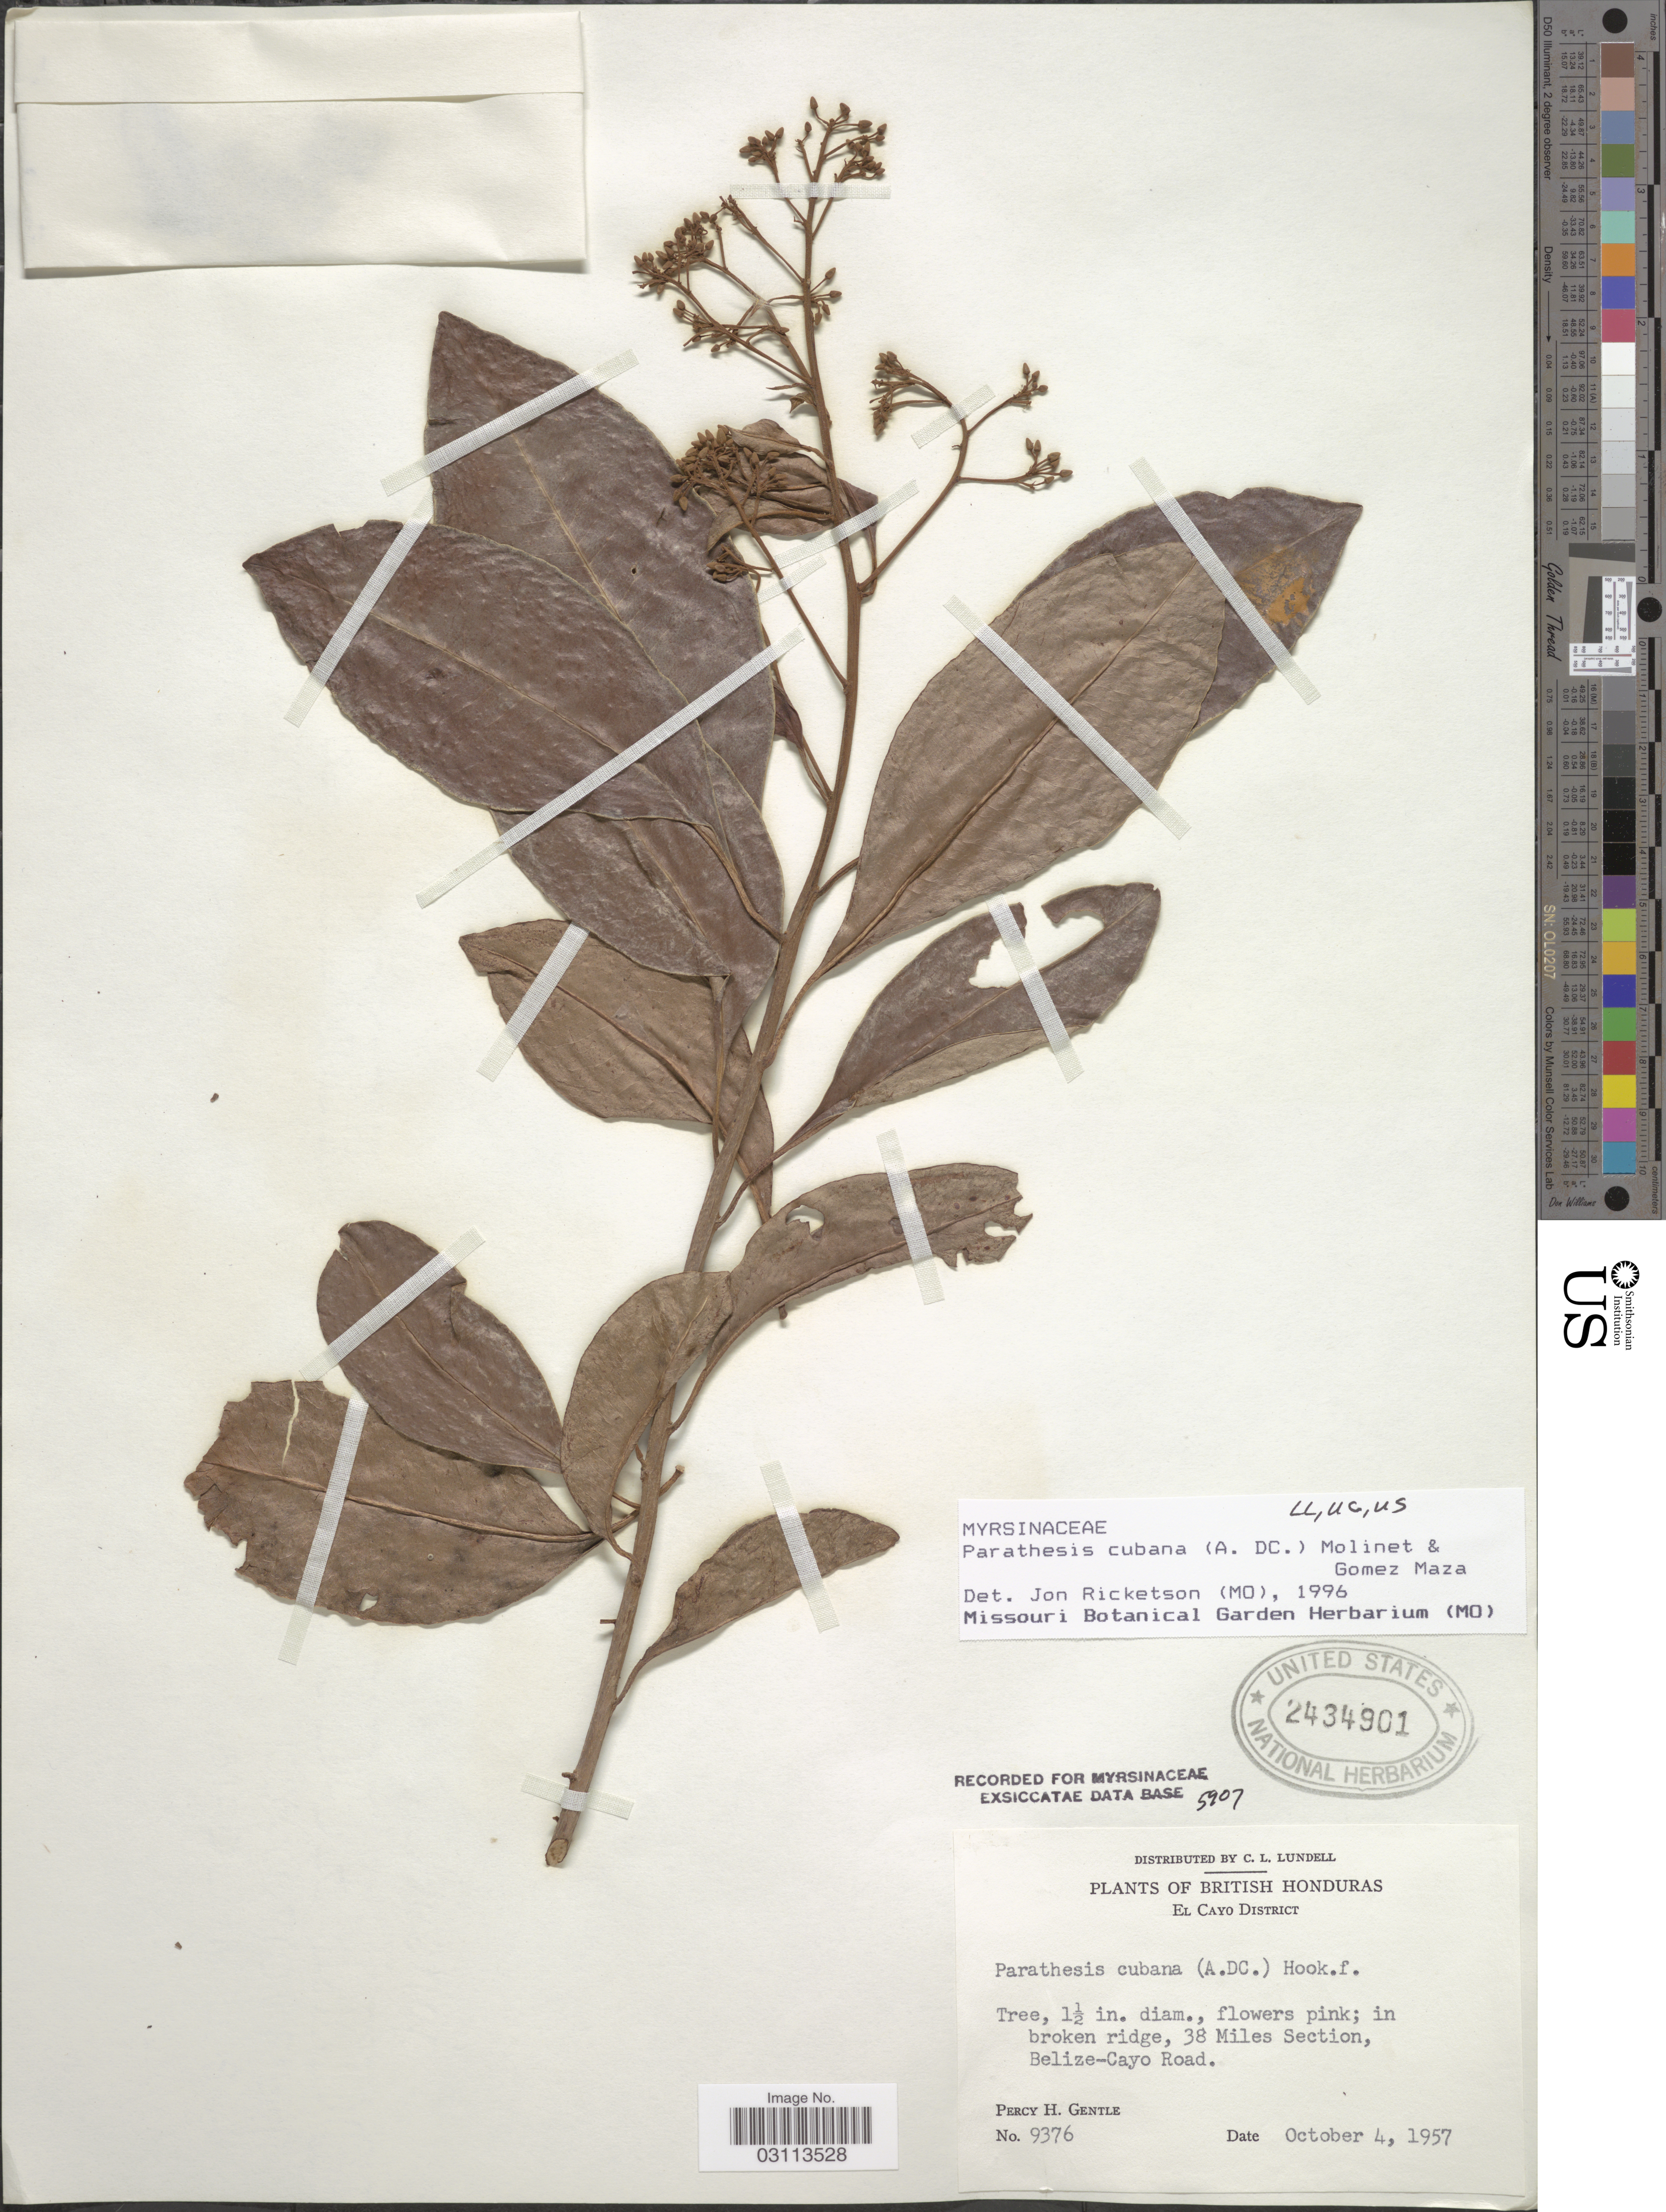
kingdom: Plantae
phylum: Tracheophyta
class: Magnoliopsida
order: Ericales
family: Primulaceae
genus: Parathesis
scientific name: Parathesis cubana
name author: (A. DC.) Molinet & M. Gómez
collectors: P. H. Gentle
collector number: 9376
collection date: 1957-10-04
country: Belize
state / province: Cayo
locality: British Honduras. El Cayo District. In broken ridge, 38 Miles Section, Belize-Cayo Road.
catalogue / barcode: US 2434901